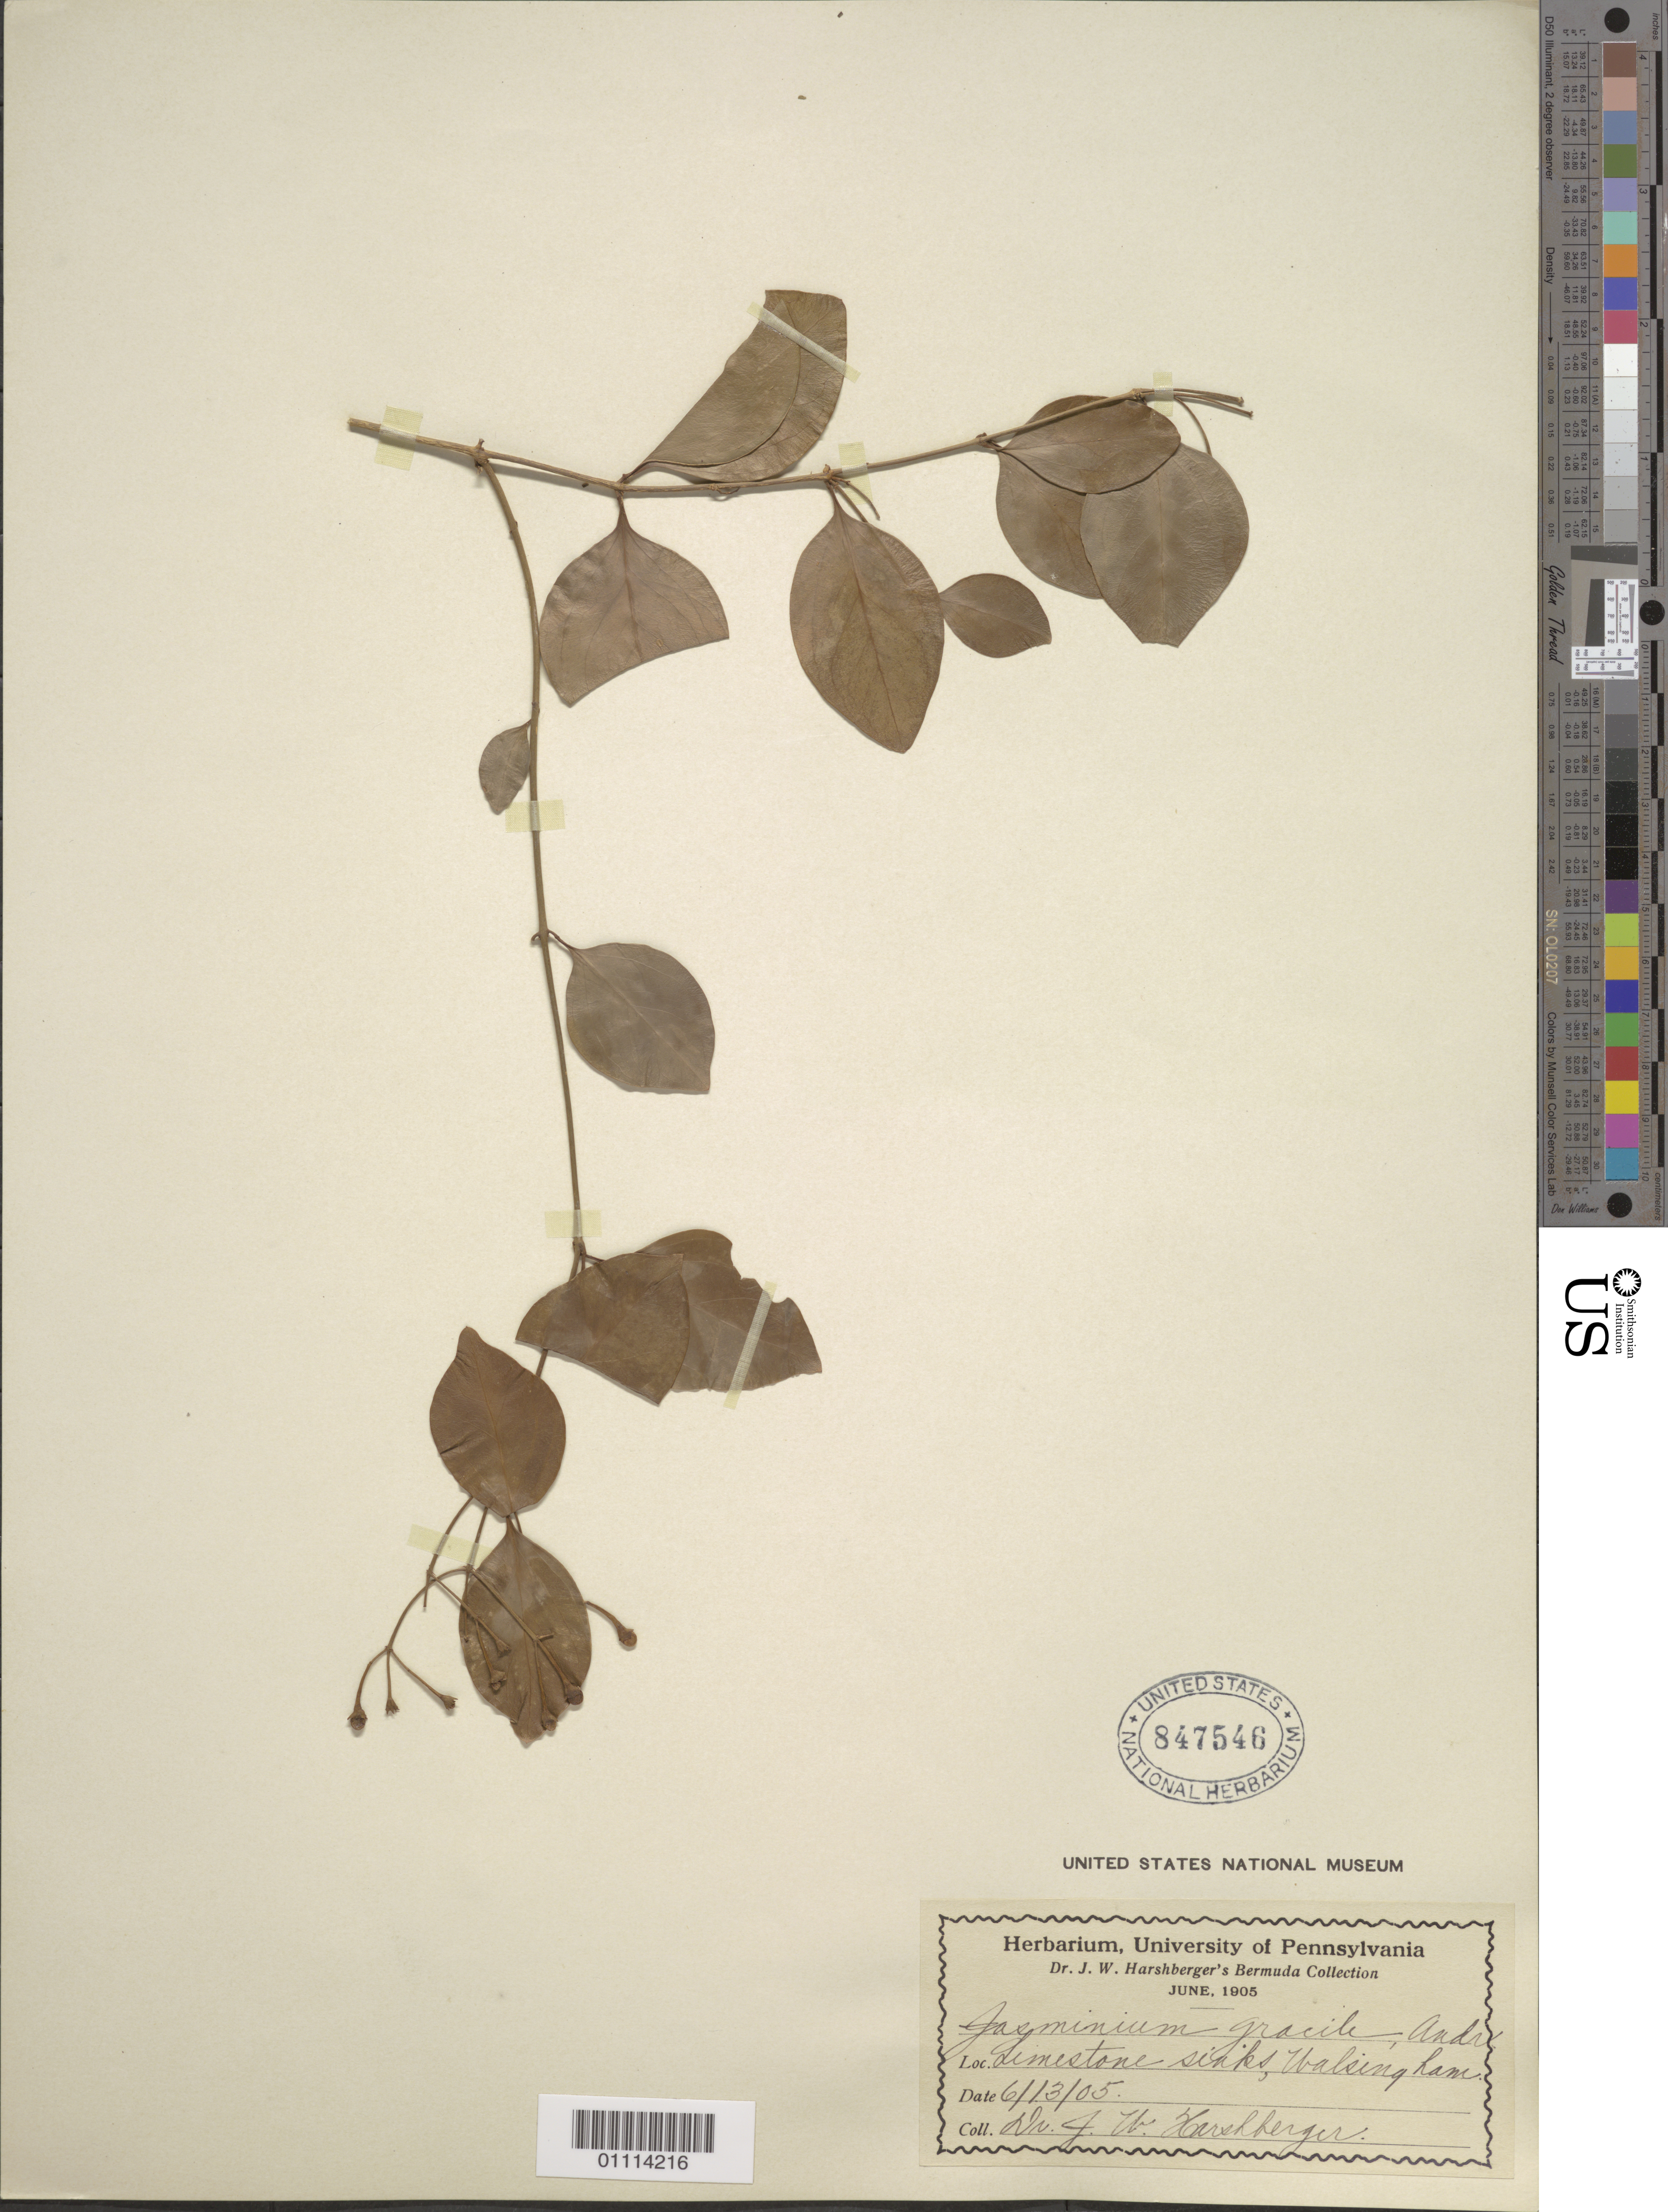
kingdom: Plantae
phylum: Tracheophyta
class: Magnoliopsida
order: Lamiales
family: Oleaceae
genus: Jasminum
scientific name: Jasminum gracile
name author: Andrews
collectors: J. A. Harshberger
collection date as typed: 13 Jun 1905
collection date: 1905-06-13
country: Bermuda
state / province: Hamilton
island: Bermuda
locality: Limestone sinks, Walsingham.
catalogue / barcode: US 847546